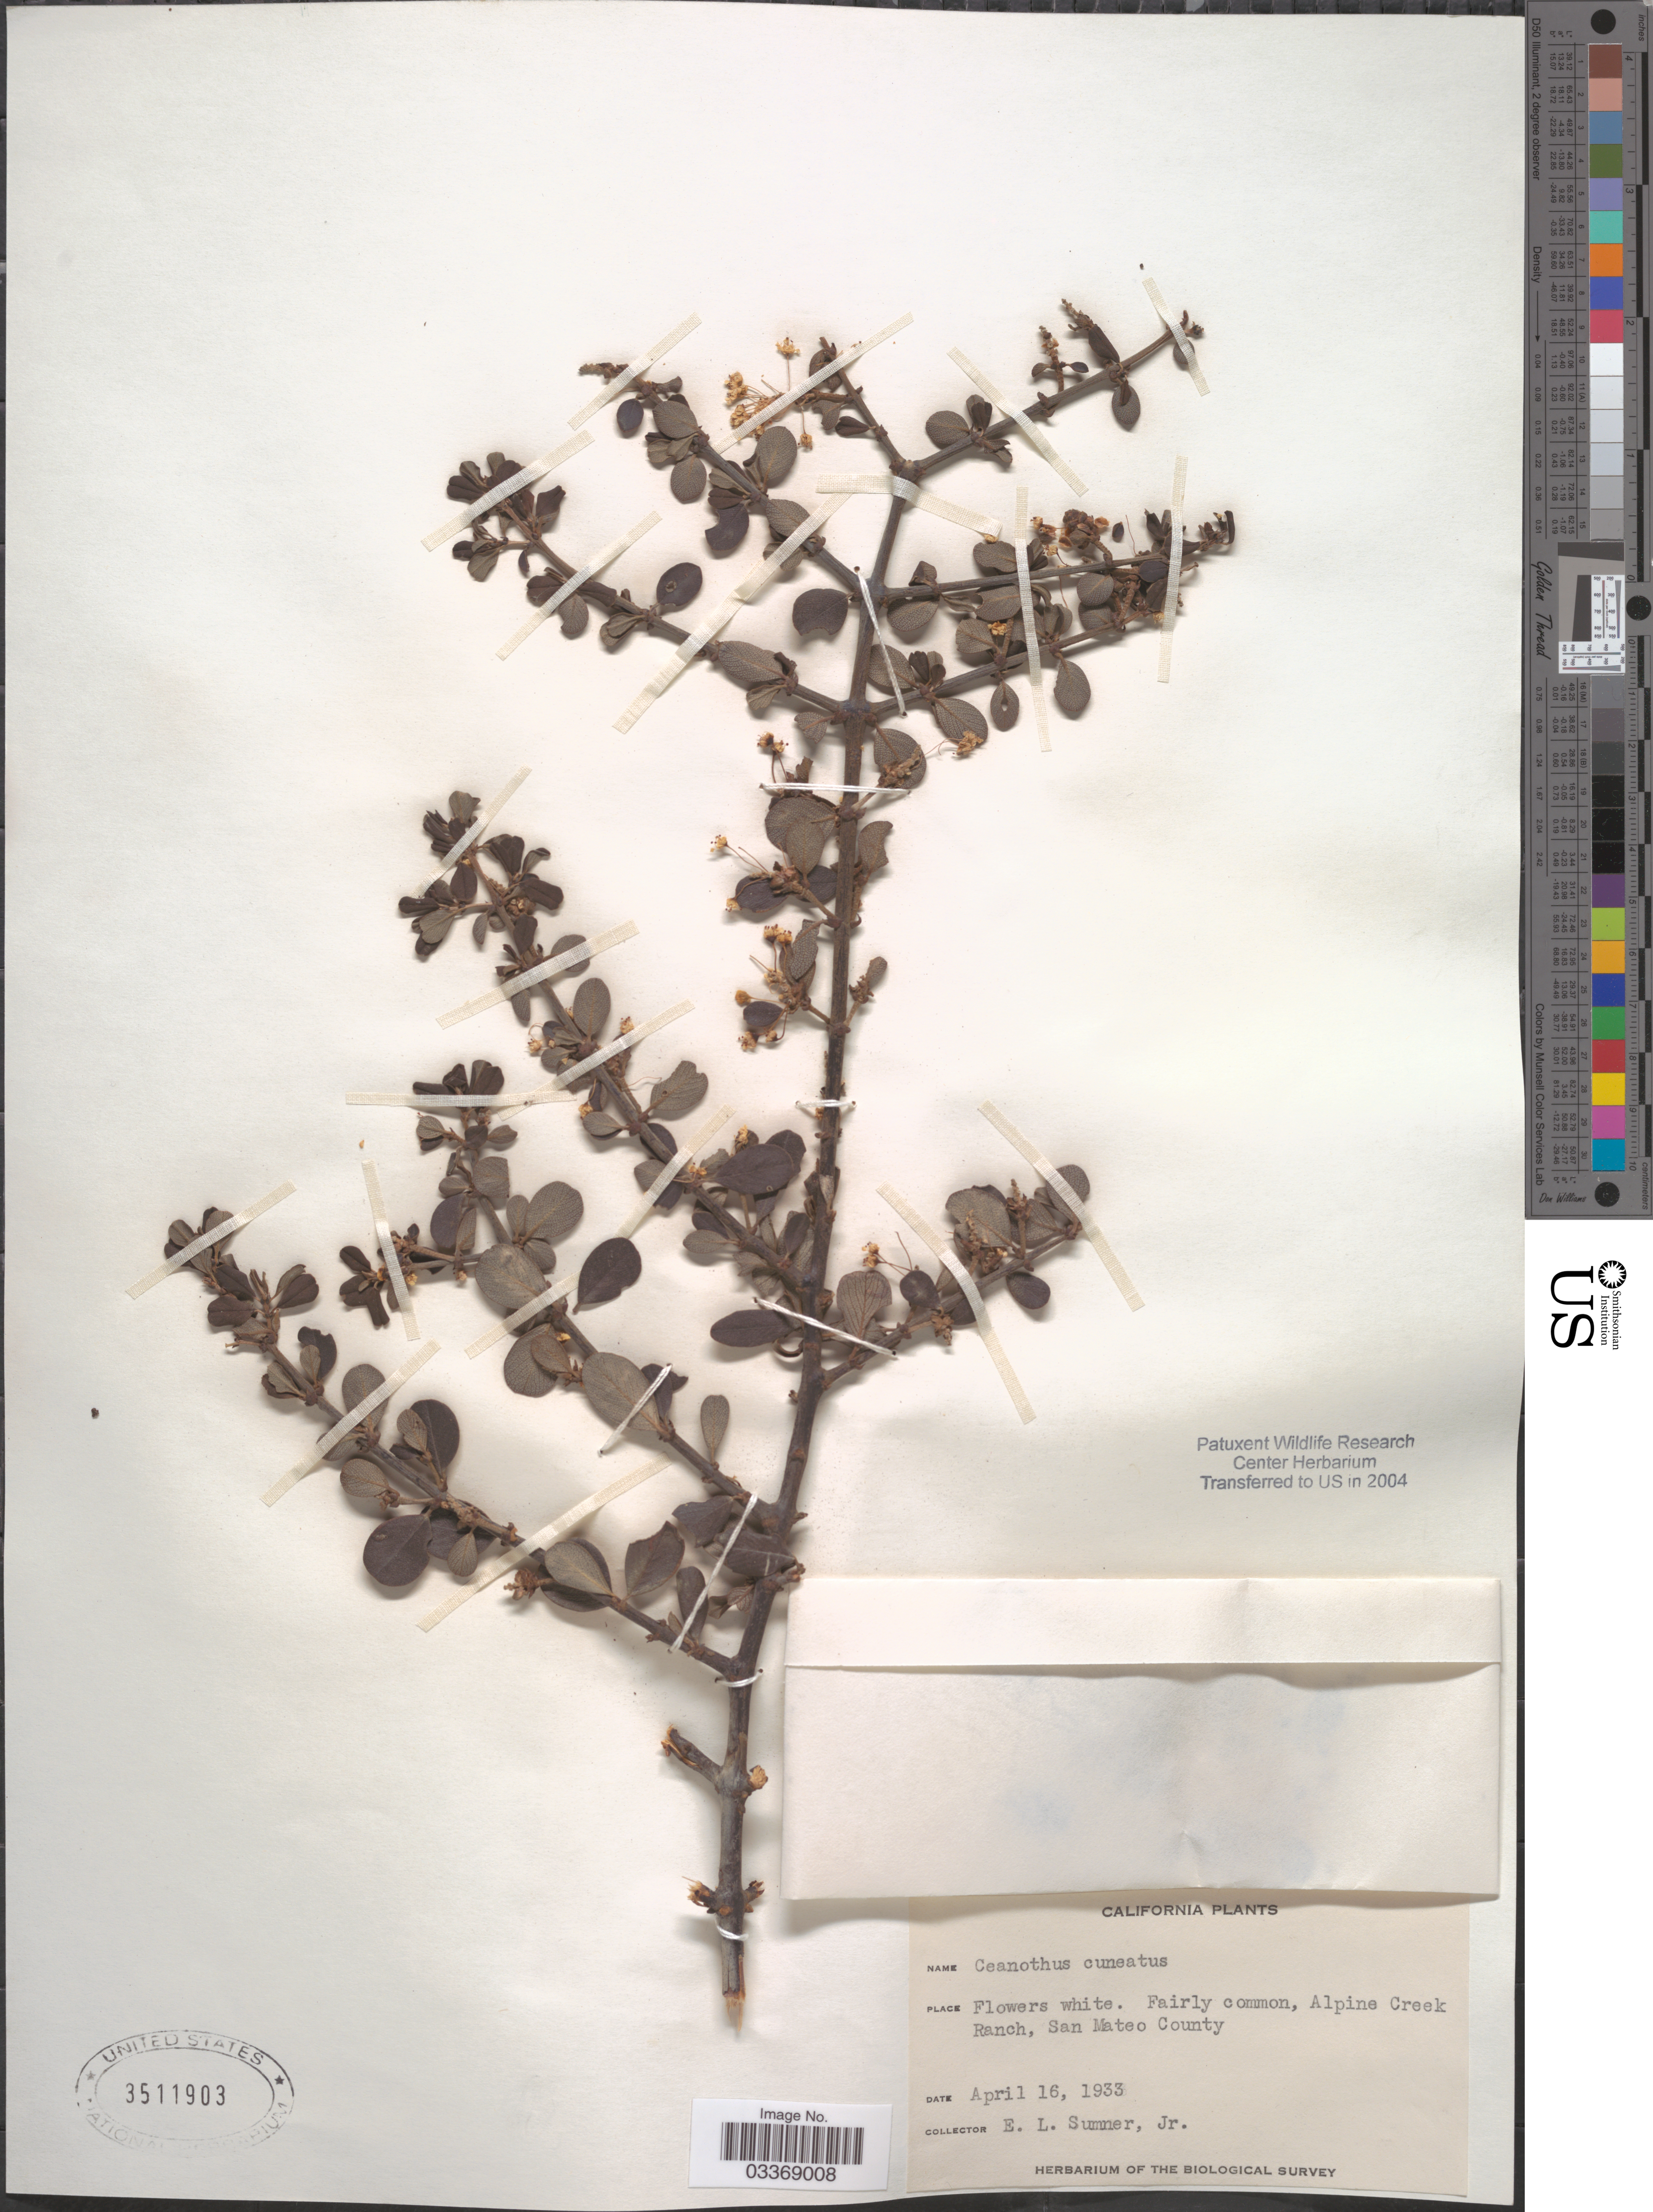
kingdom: Plantae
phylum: Tracheophyta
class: Magnoliopsida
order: Rosales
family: Rhamnaceae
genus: Ceanothus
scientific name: Ceanothus cuneatus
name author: (Hook.) Nutt.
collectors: E. Sumner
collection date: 1933-04-16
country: United States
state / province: California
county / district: San Mateo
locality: Alpine Creek Ranch, San Mateo County.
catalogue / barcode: US 3511903